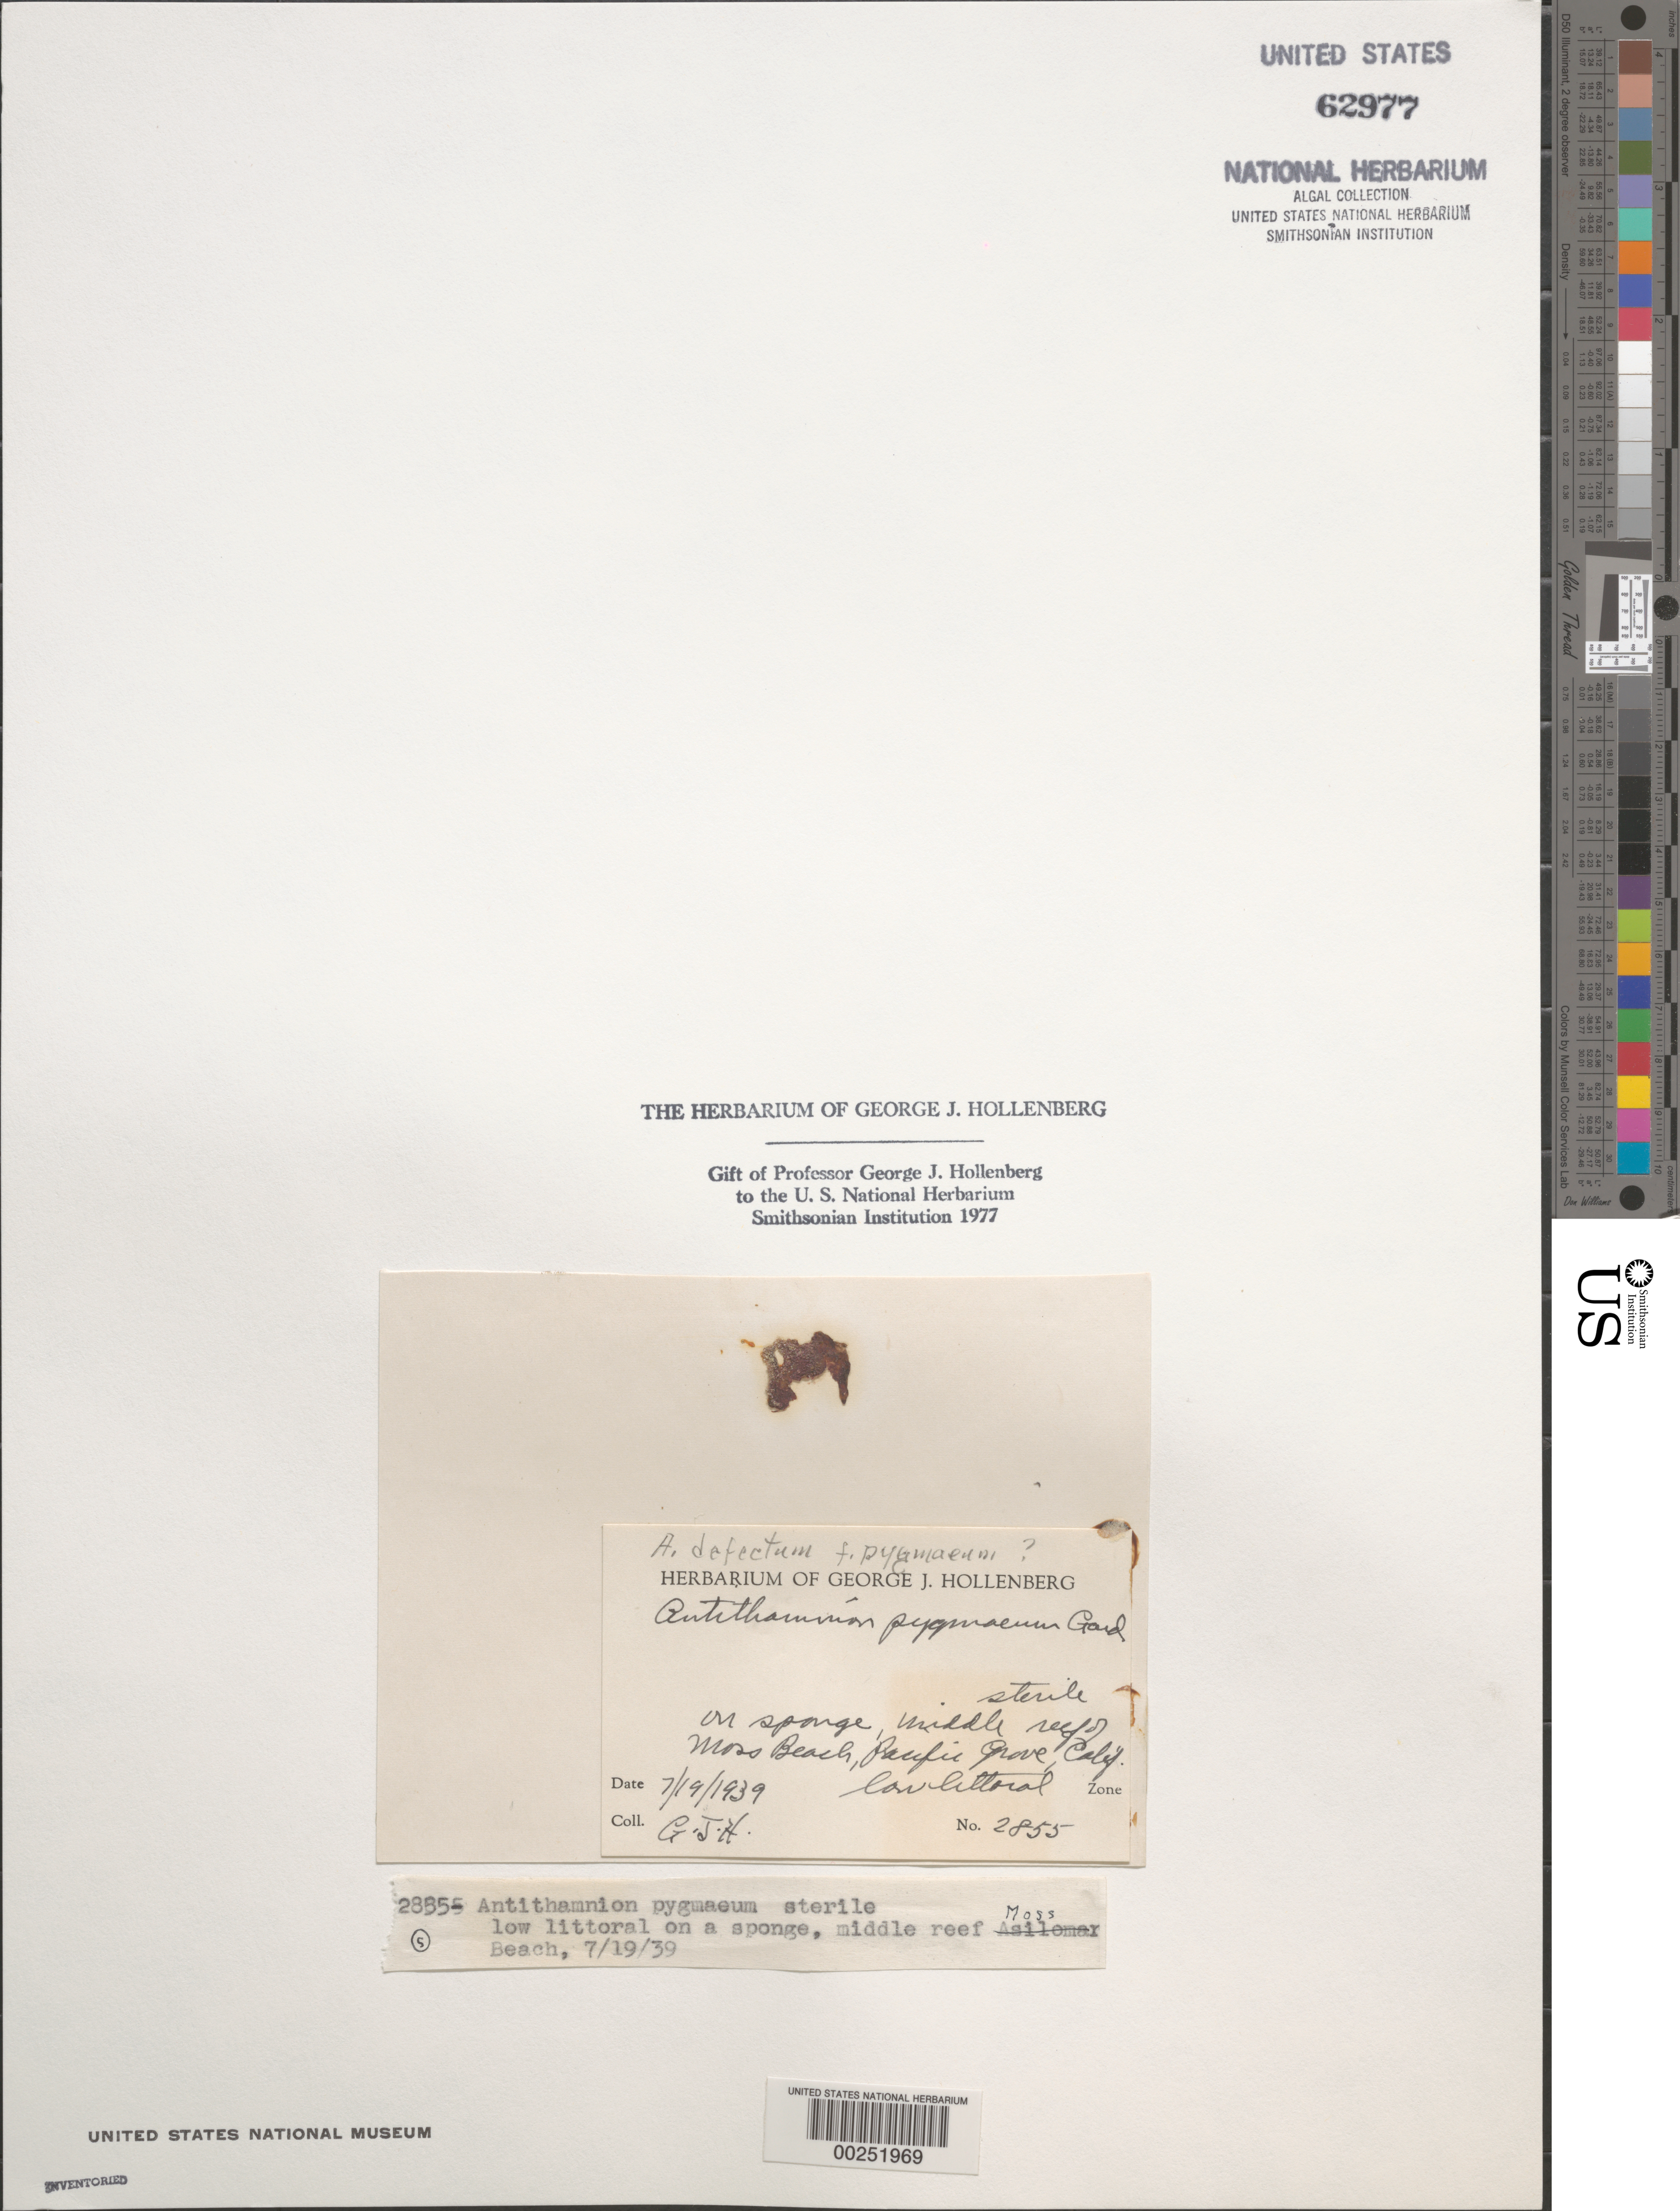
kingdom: Plantae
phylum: Rhodophyta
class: Florideophyceae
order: Ceramiales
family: Ceramiaceae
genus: Antithamnion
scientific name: Antithamnion defectum f. pygmaeum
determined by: Hollenberg, George J.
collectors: G. Hollenberg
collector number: GJH 2855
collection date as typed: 19 Jul 1939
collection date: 1939-07-19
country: United States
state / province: California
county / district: Monterey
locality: Middle reef of Moss Beach, Pacific Grove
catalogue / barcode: US 62977